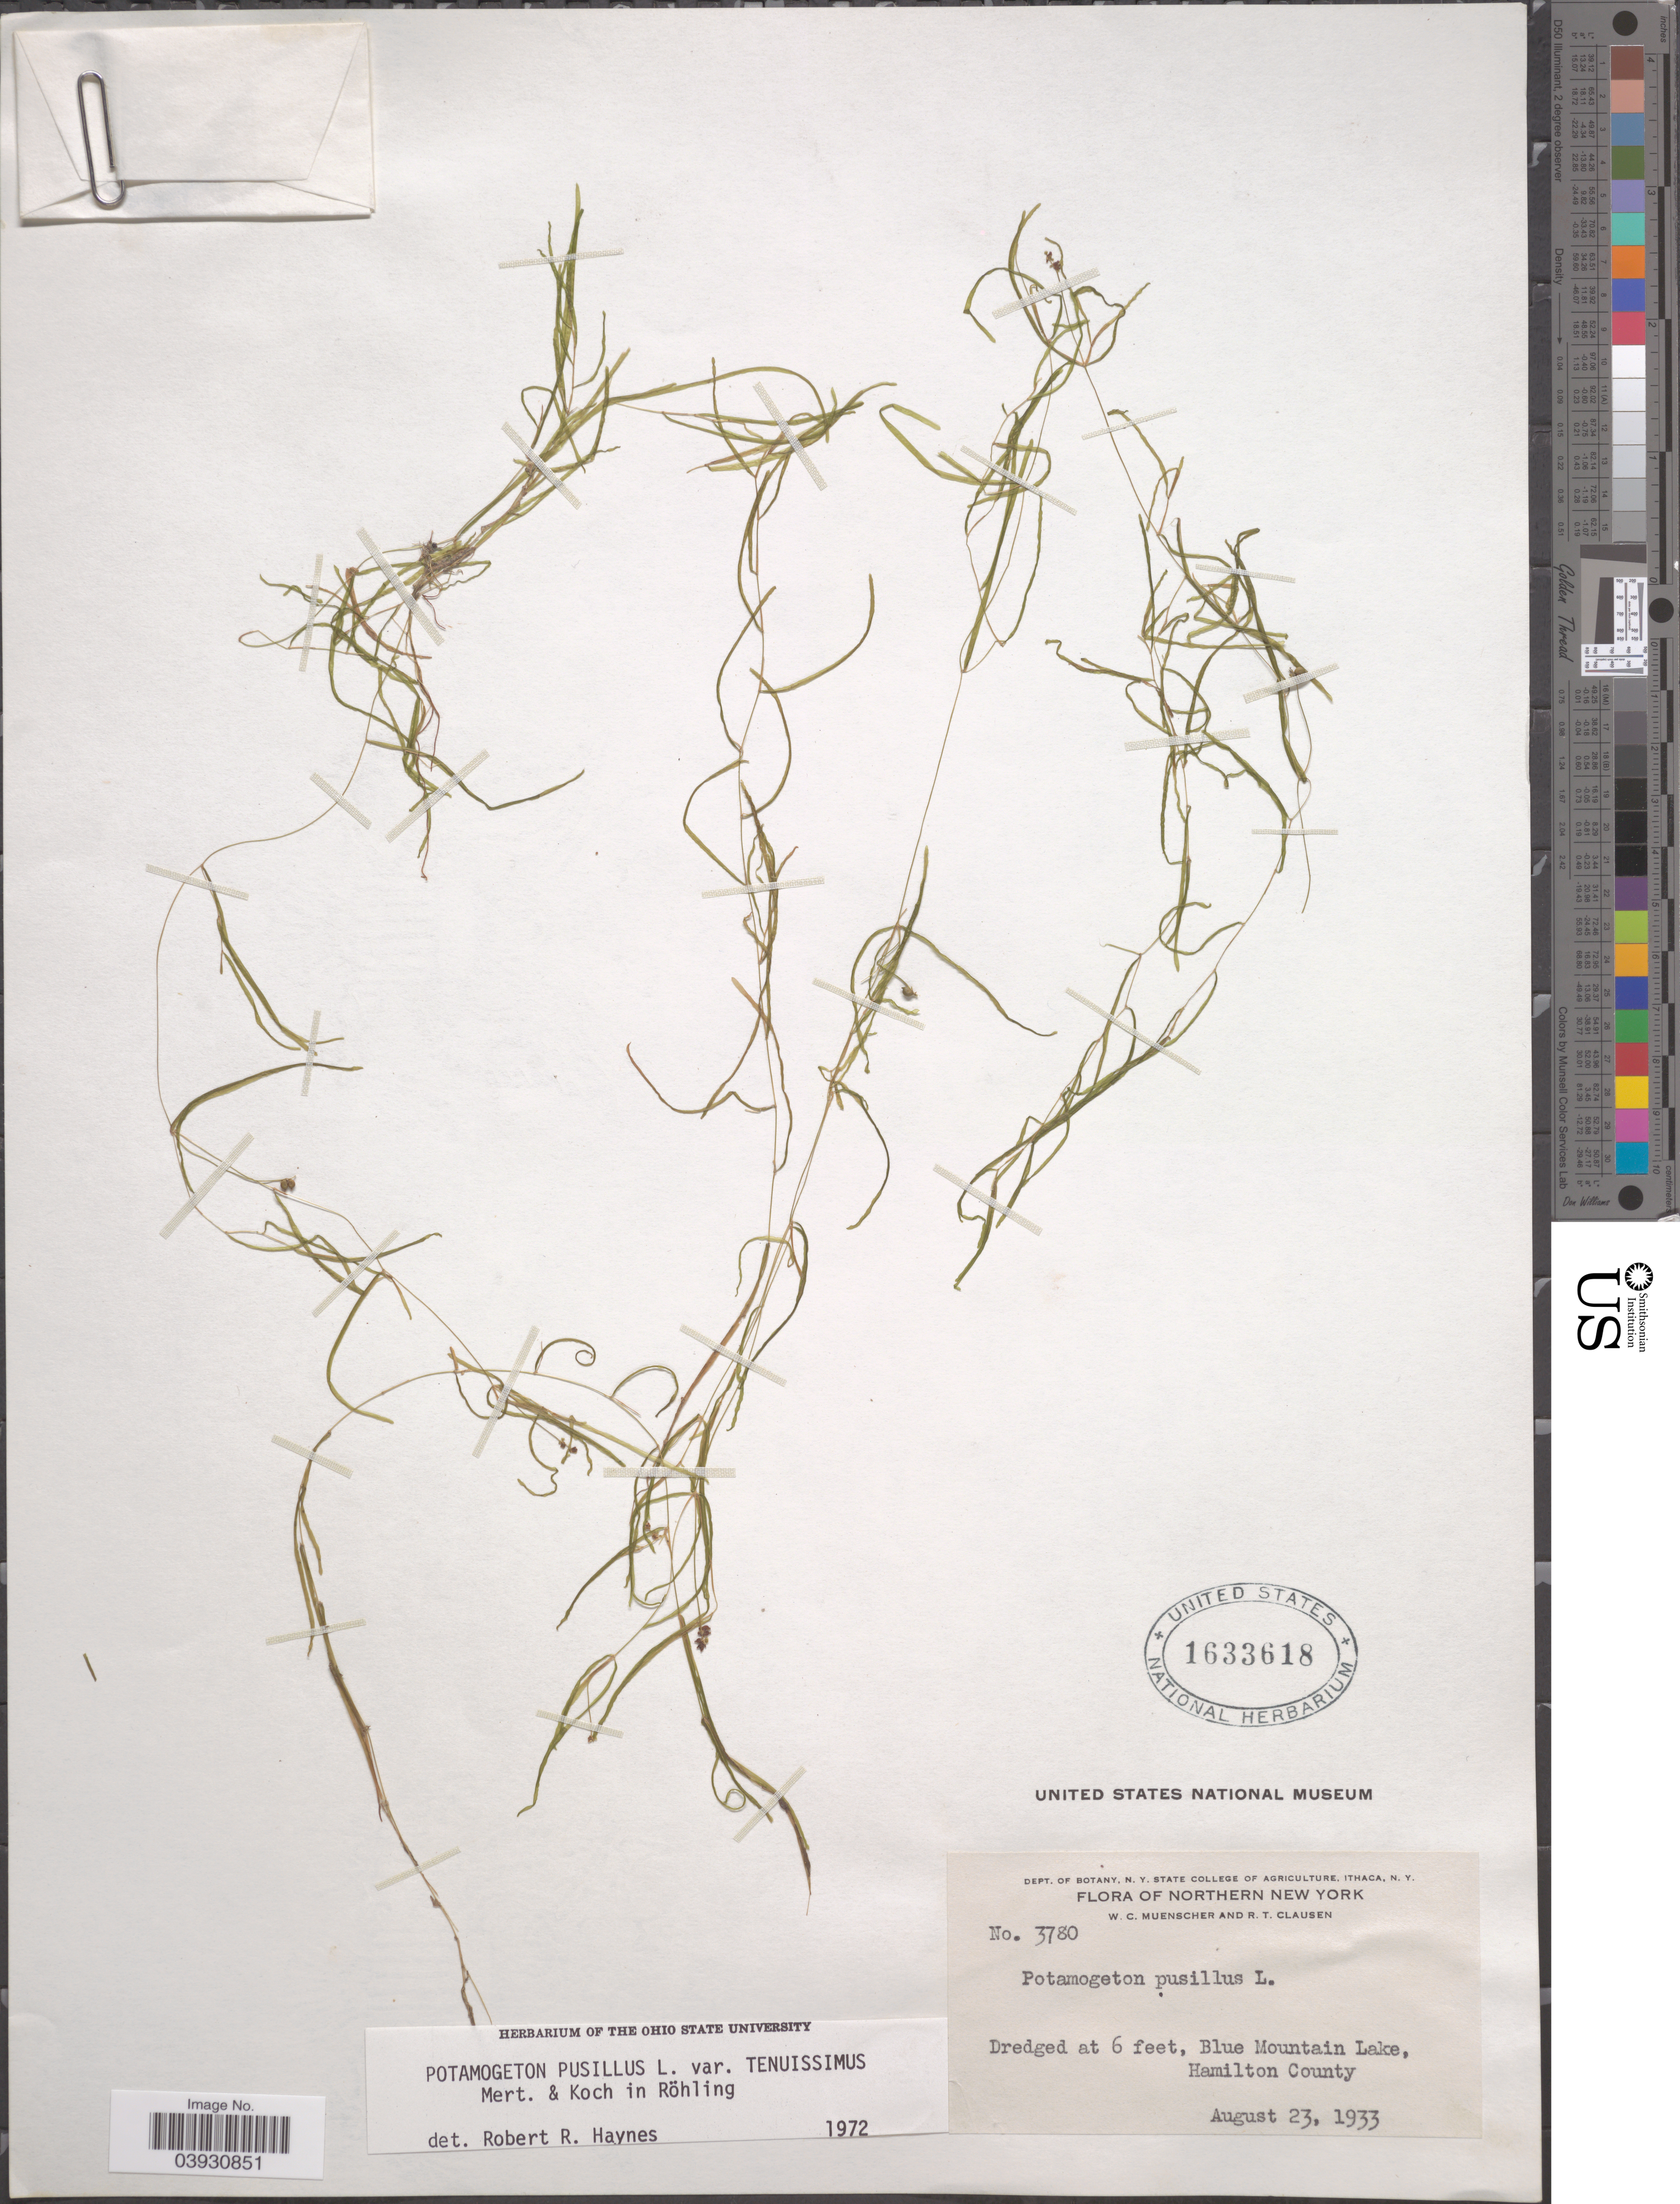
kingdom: Plantae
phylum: Tracheophyta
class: Liliopsida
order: Alismatales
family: Potamogetonaceae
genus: Potamogeton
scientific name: Potamogeton pusillus subsp. tenuissimus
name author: Mert. & W.D.J. Koch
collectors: W. Muenscher & R. T. Clausen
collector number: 3780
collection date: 1933-08-23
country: United States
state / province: New York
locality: Northern New York. Blue Mountain Lake, Hamilton County.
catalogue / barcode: US 1633618